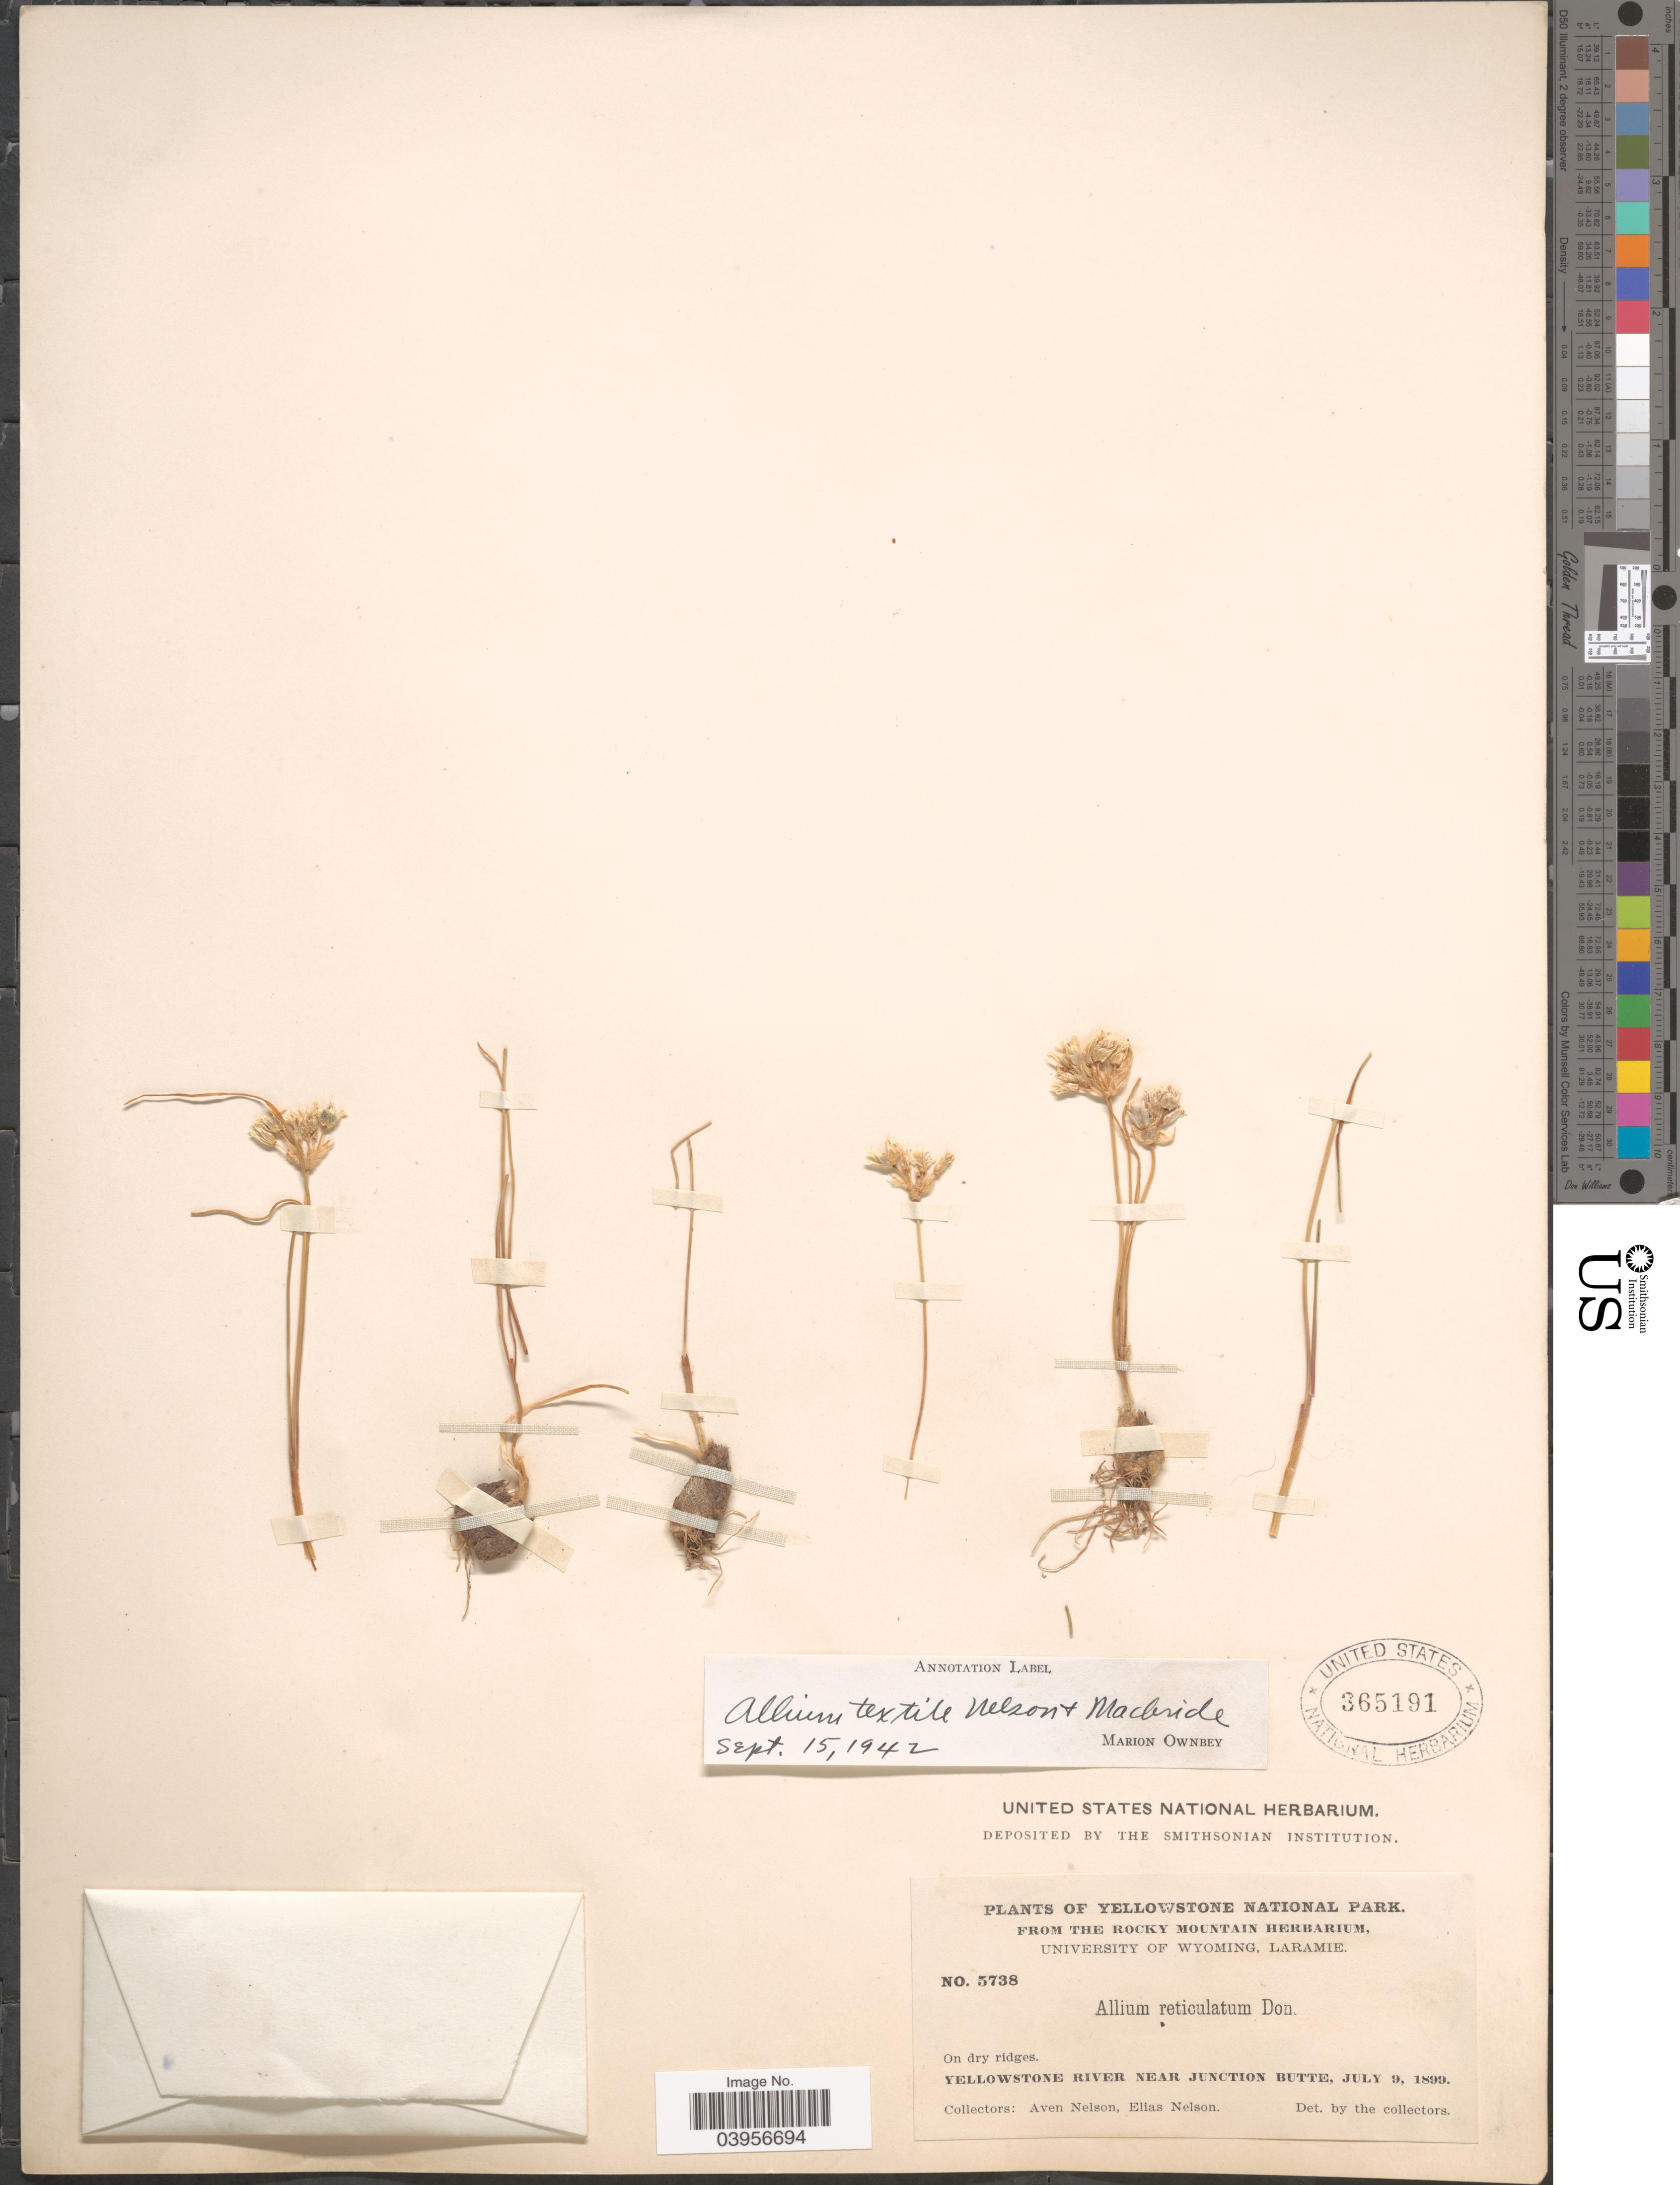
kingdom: Plantae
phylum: Tracheophyta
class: Liliopsida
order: Asparagales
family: Amaryllidaceae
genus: Allium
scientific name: Allium textile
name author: A. Nelson & J.F. Macbr.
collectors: A. Nelson & E. Nelson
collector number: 5738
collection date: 1899-07-09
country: United States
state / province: Wyoming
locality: Yellowstone National Park. On dry ridges. Yellowstone River near Junction Butte.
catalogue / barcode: US 365191